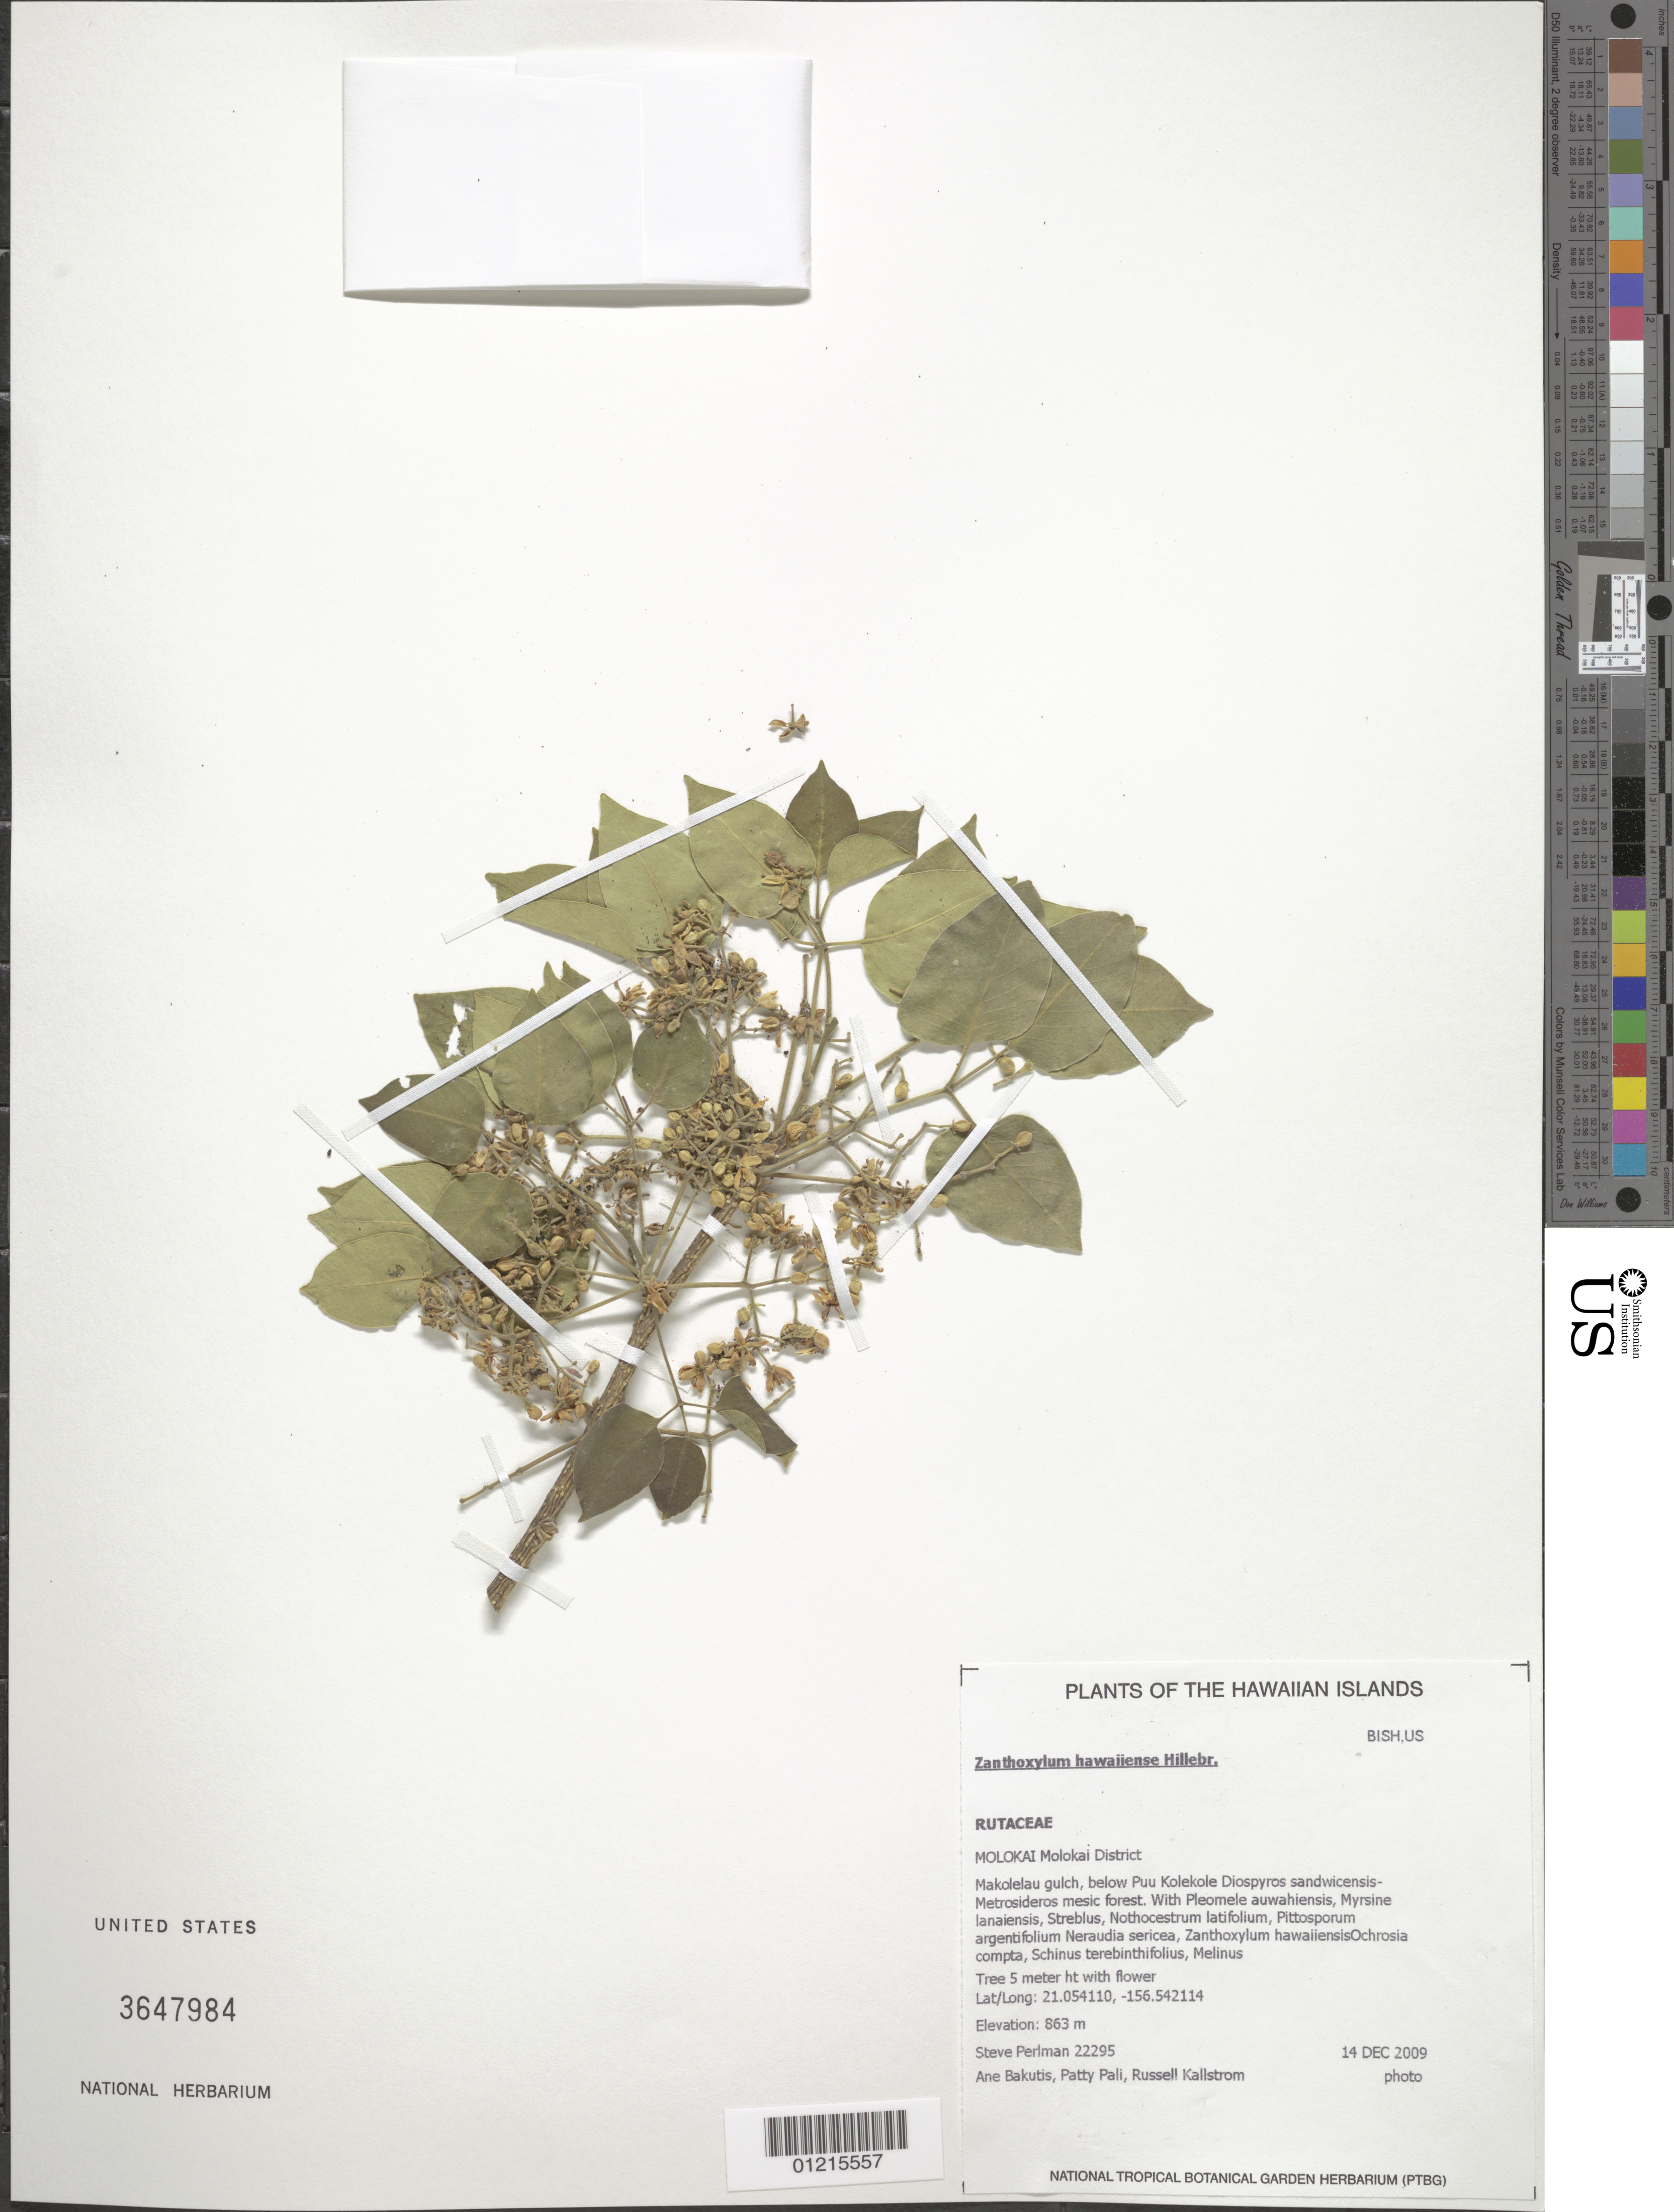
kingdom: Plantae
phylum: Tracheophyta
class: Magnoliopsida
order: Sapindales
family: Rutaceae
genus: Zanthoxylum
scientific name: Zanthoxylum hawaiiense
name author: Hillebr.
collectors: S. P. Perlman, A. Bakutis, P. Pali & R. Kallstrom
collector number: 22295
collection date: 2009-12-14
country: United States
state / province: Hawaii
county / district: Maui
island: Moloka'i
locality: Makolelau Gulch, below Puu Kolekole.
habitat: Mesic forest.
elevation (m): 863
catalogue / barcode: US 3647984